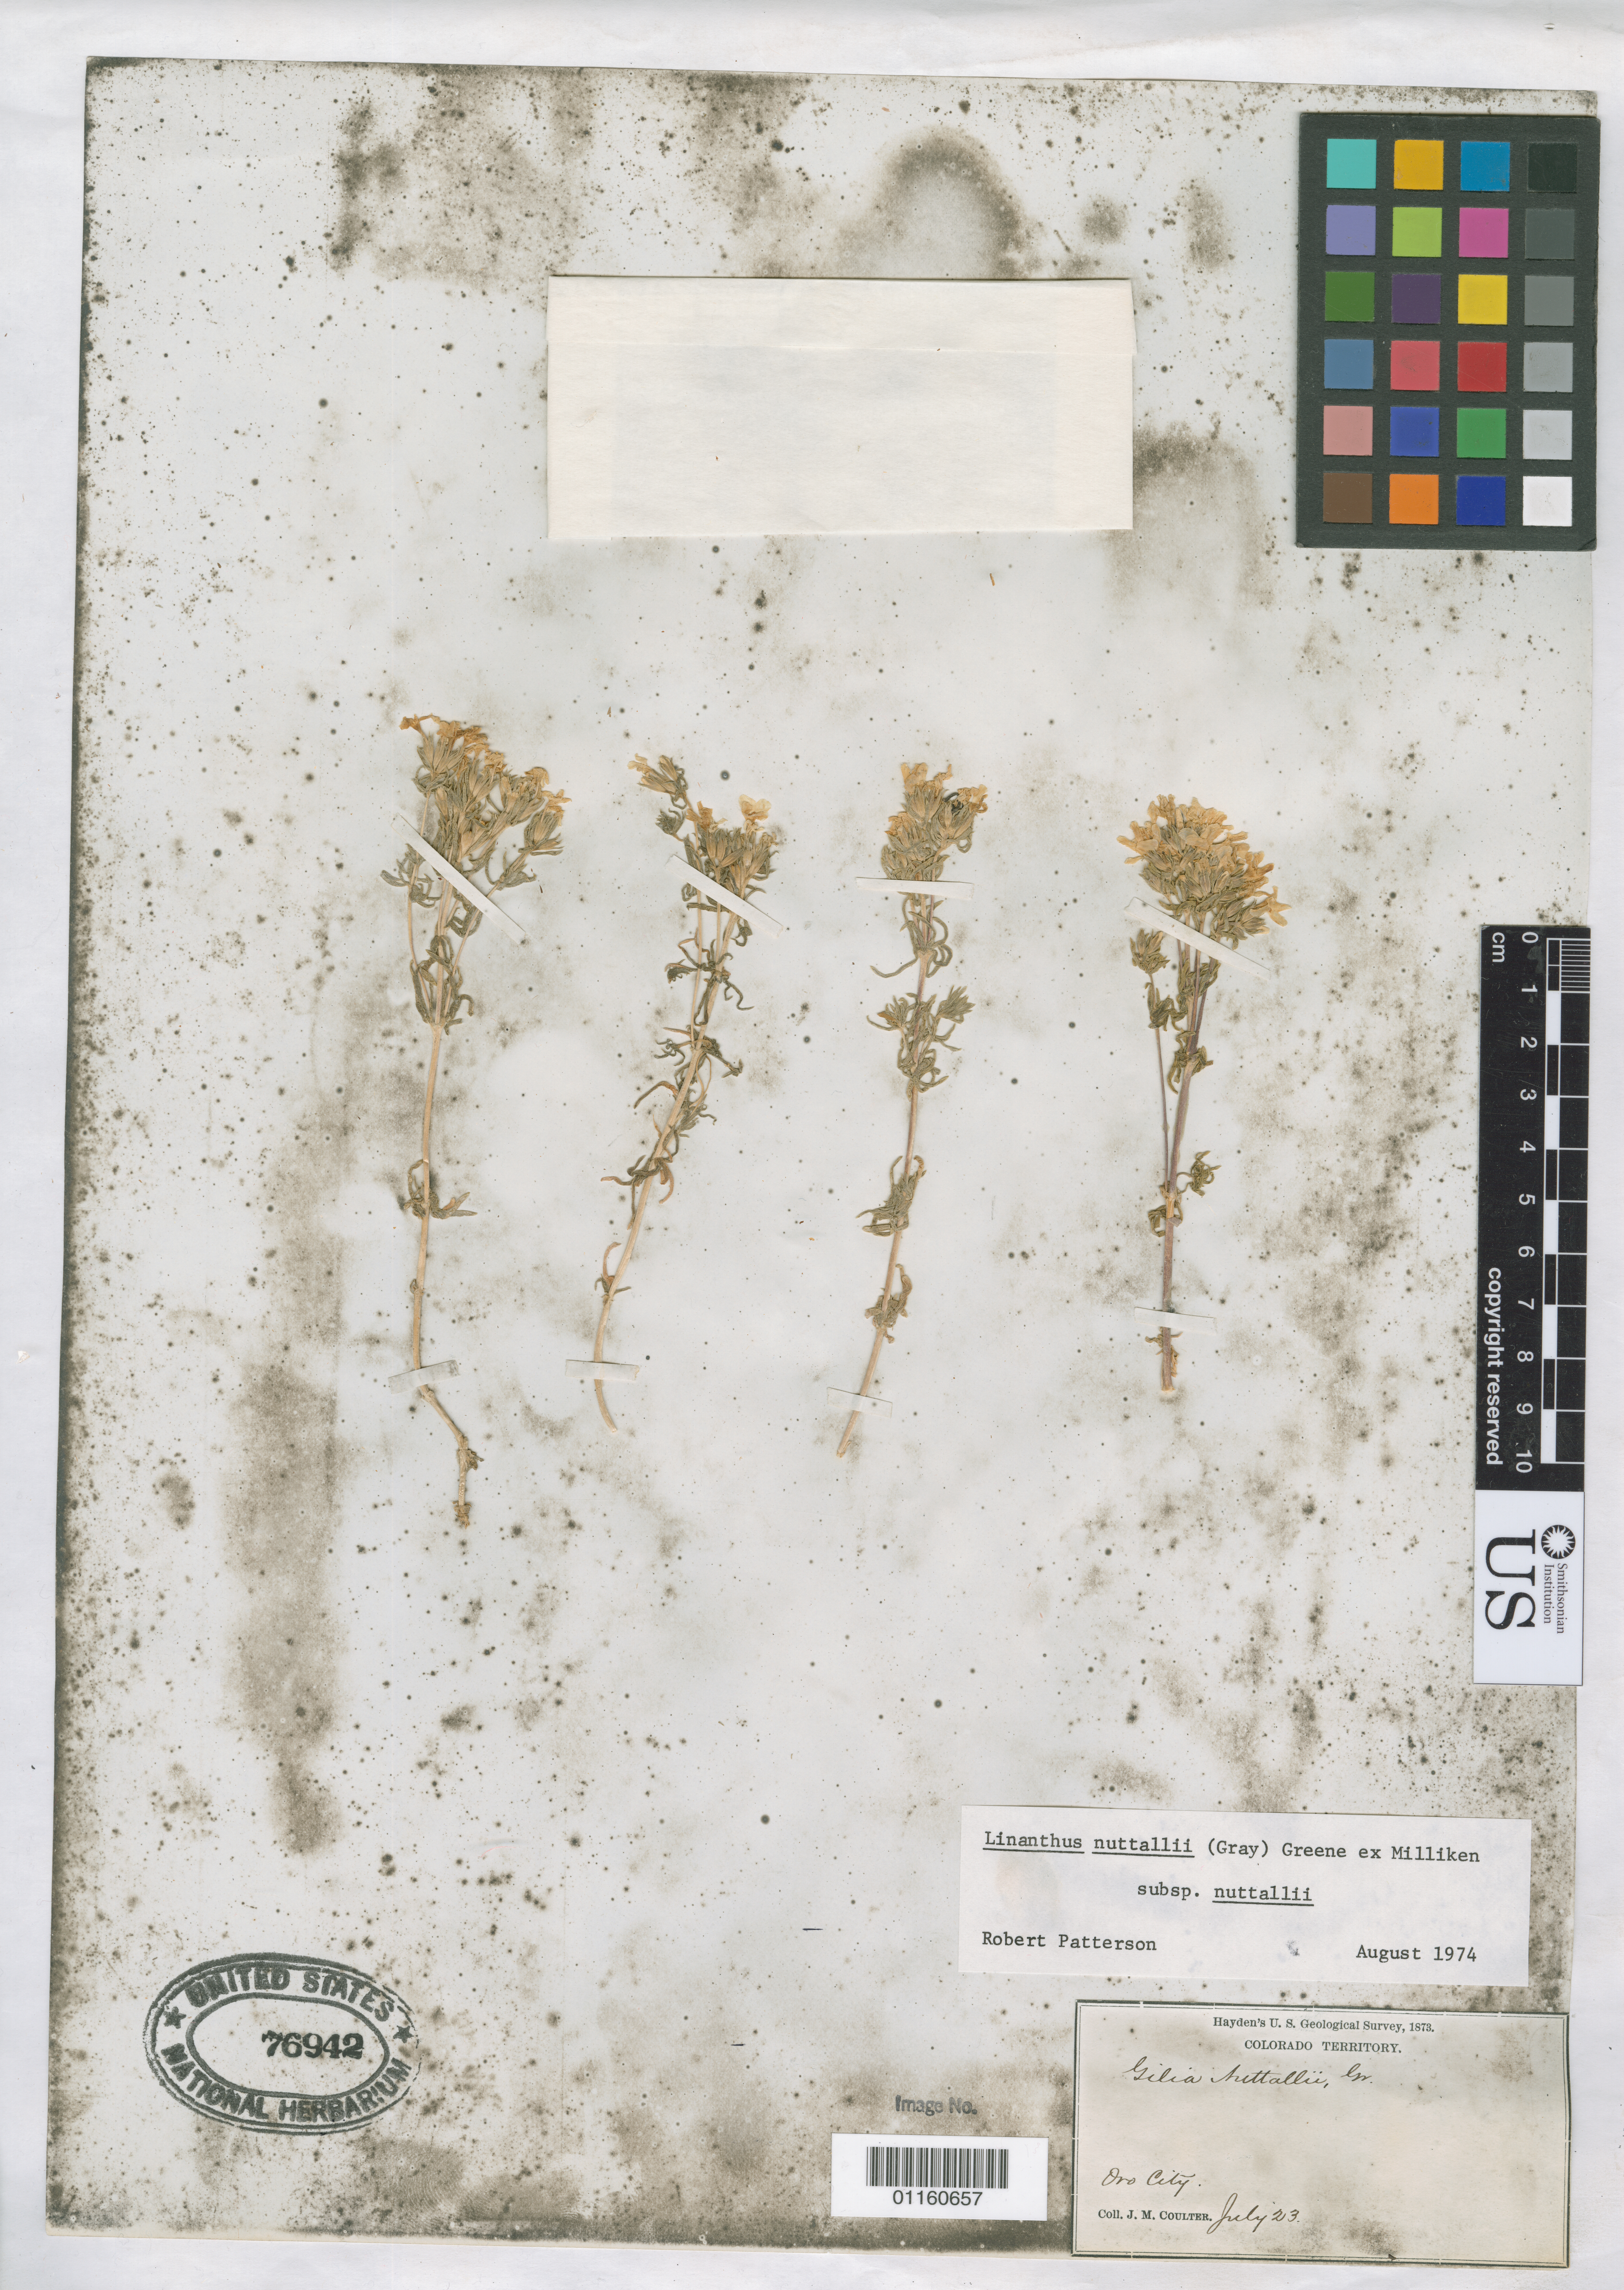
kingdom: Plantae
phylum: Tracheophyta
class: Magnoliopsida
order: Ericales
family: Polemoniaceae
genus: Leptosiphon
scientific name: Leptosiphon nuttallii subsp. nuttallii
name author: (A. Gray) J.M. Porter & L.A. Johnson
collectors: J. M. Coulter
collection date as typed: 23 Jul 1873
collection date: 1873-07-23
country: United States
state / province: Colorado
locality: Oro City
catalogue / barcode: US 76942